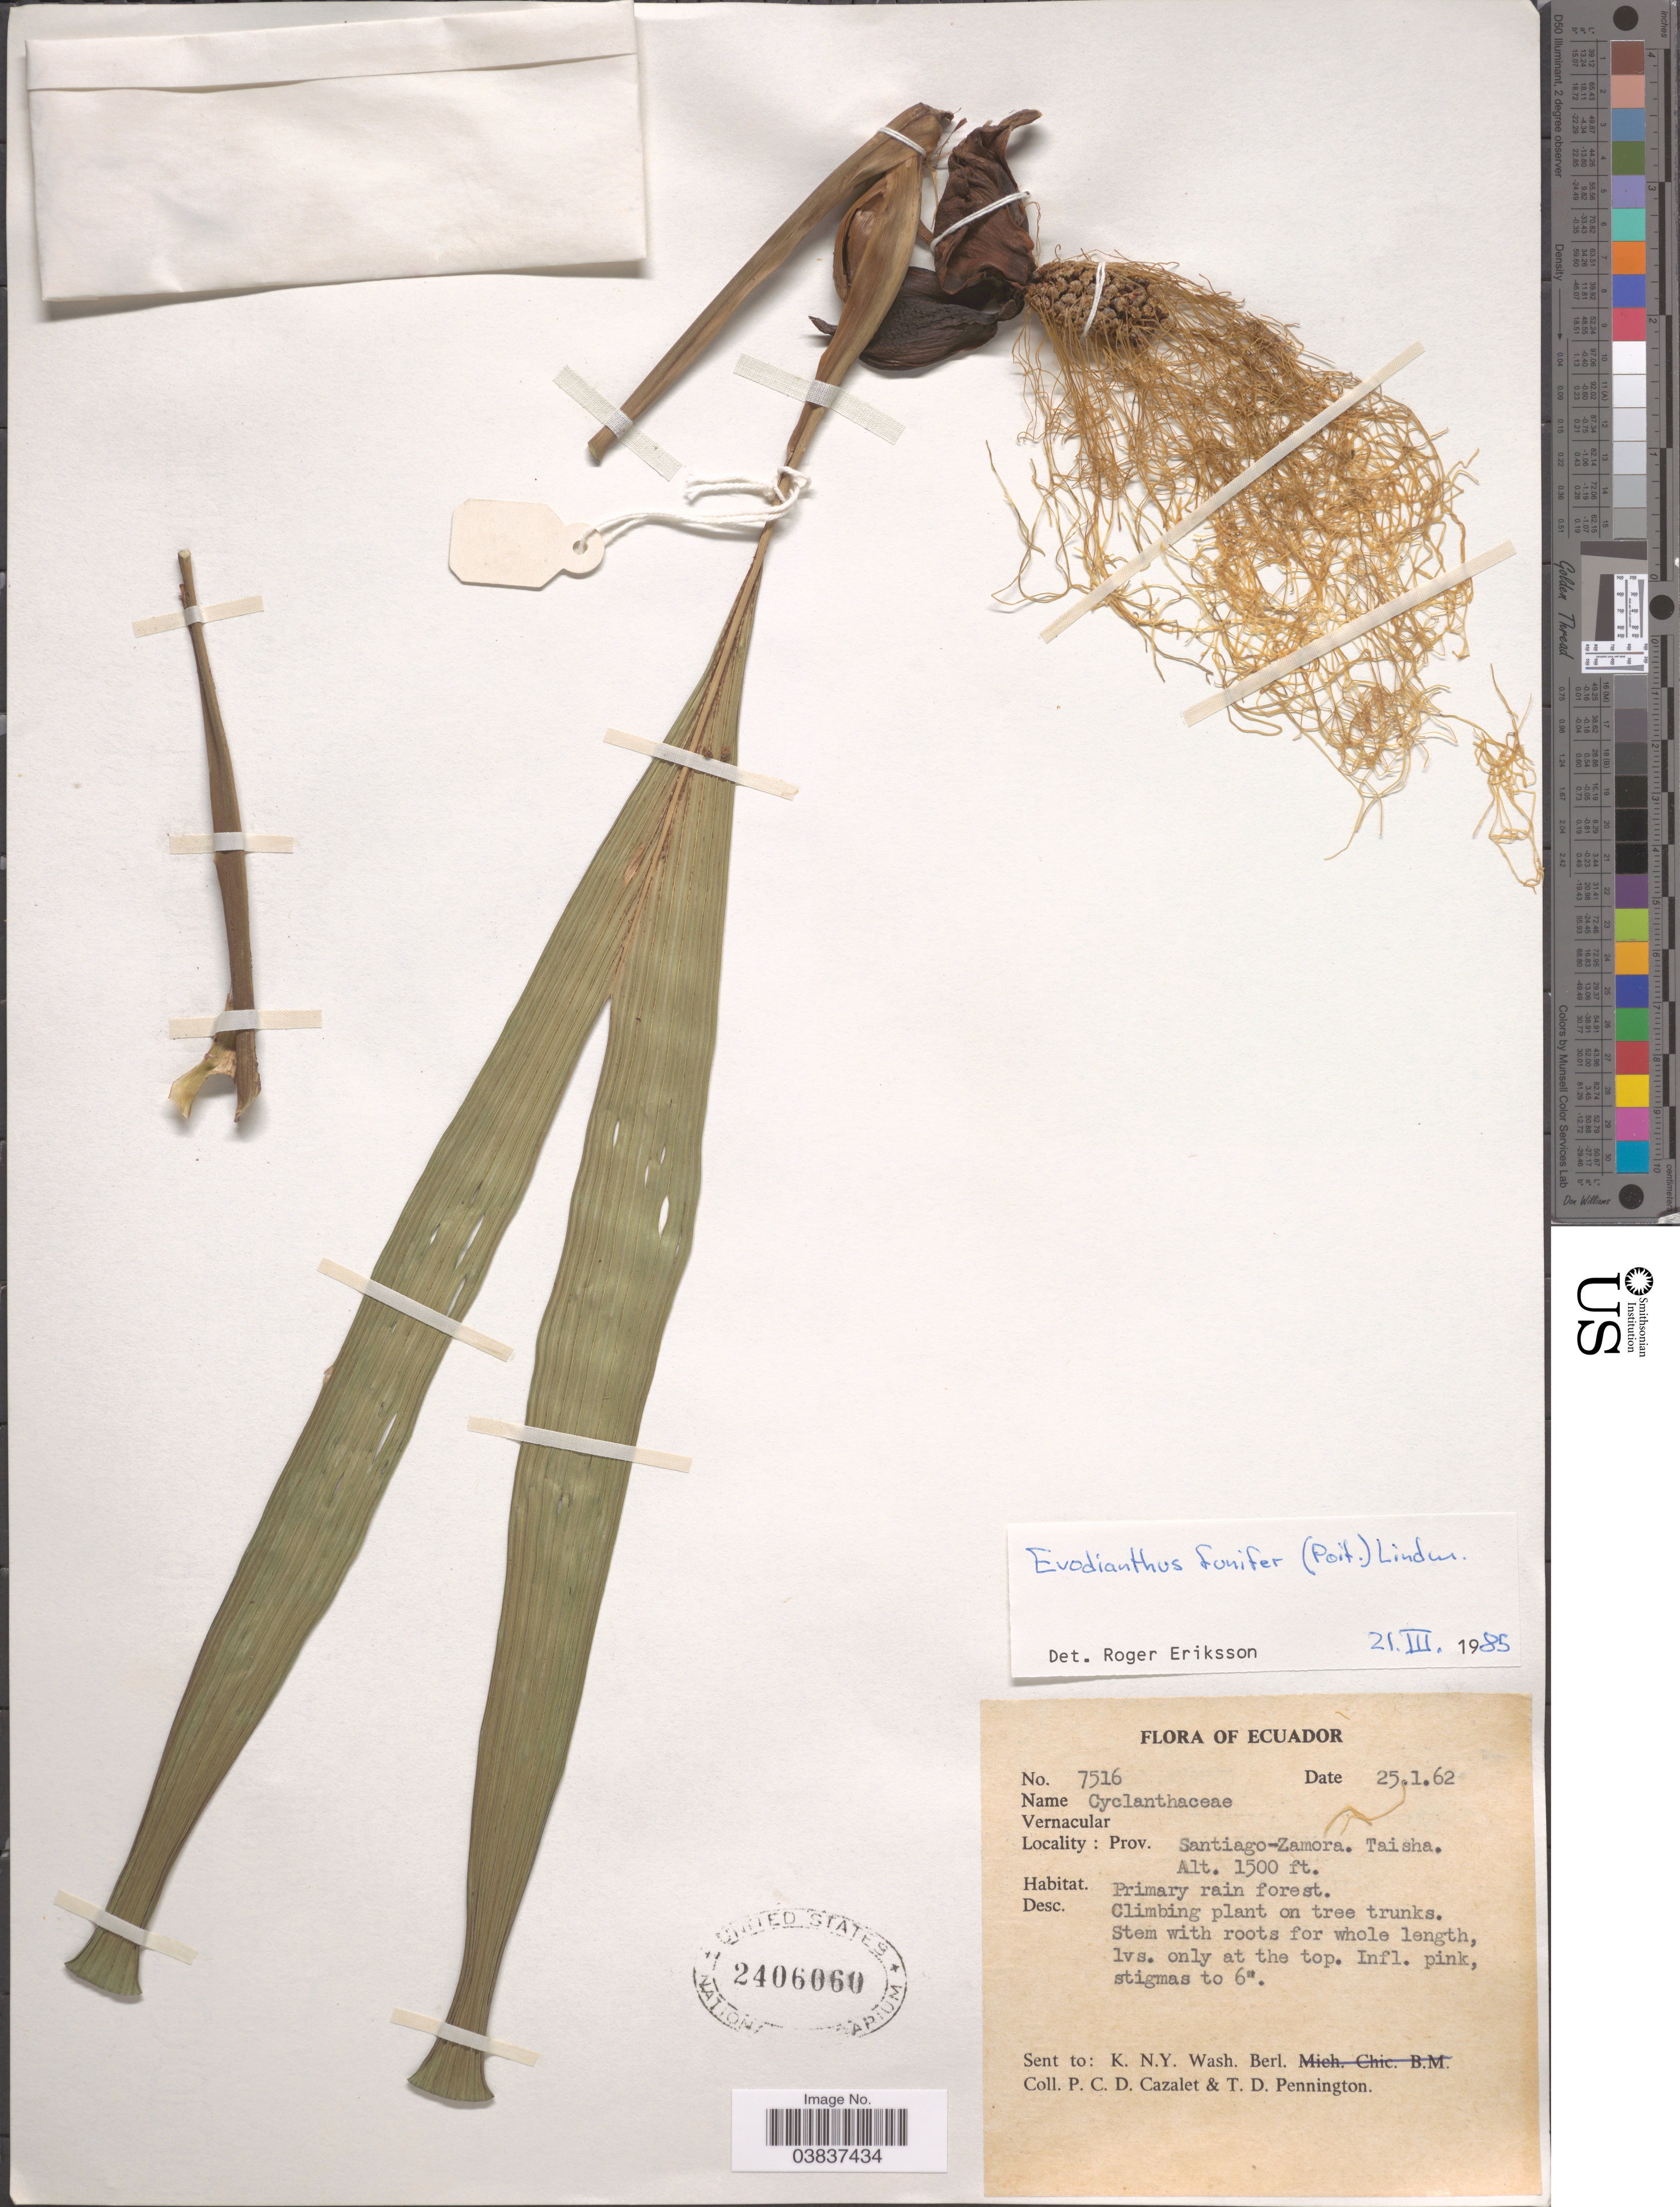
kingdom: Plantae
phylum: Tracheophyta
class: Liliopsida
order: Pandanales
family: Cyclanthaceae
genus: Evodianthus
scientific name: Evodianthus funifer subsp. funifer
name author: (Poit.) Lindm.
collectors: P. C. D. Cazalet & T. D. Pennington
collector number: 7516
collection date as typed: Transcribed d/m/y: 25/1/62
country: Ecuador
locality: Prov. Santiago-Zamora. Taisha.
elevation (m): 457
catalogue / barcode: US 2406060